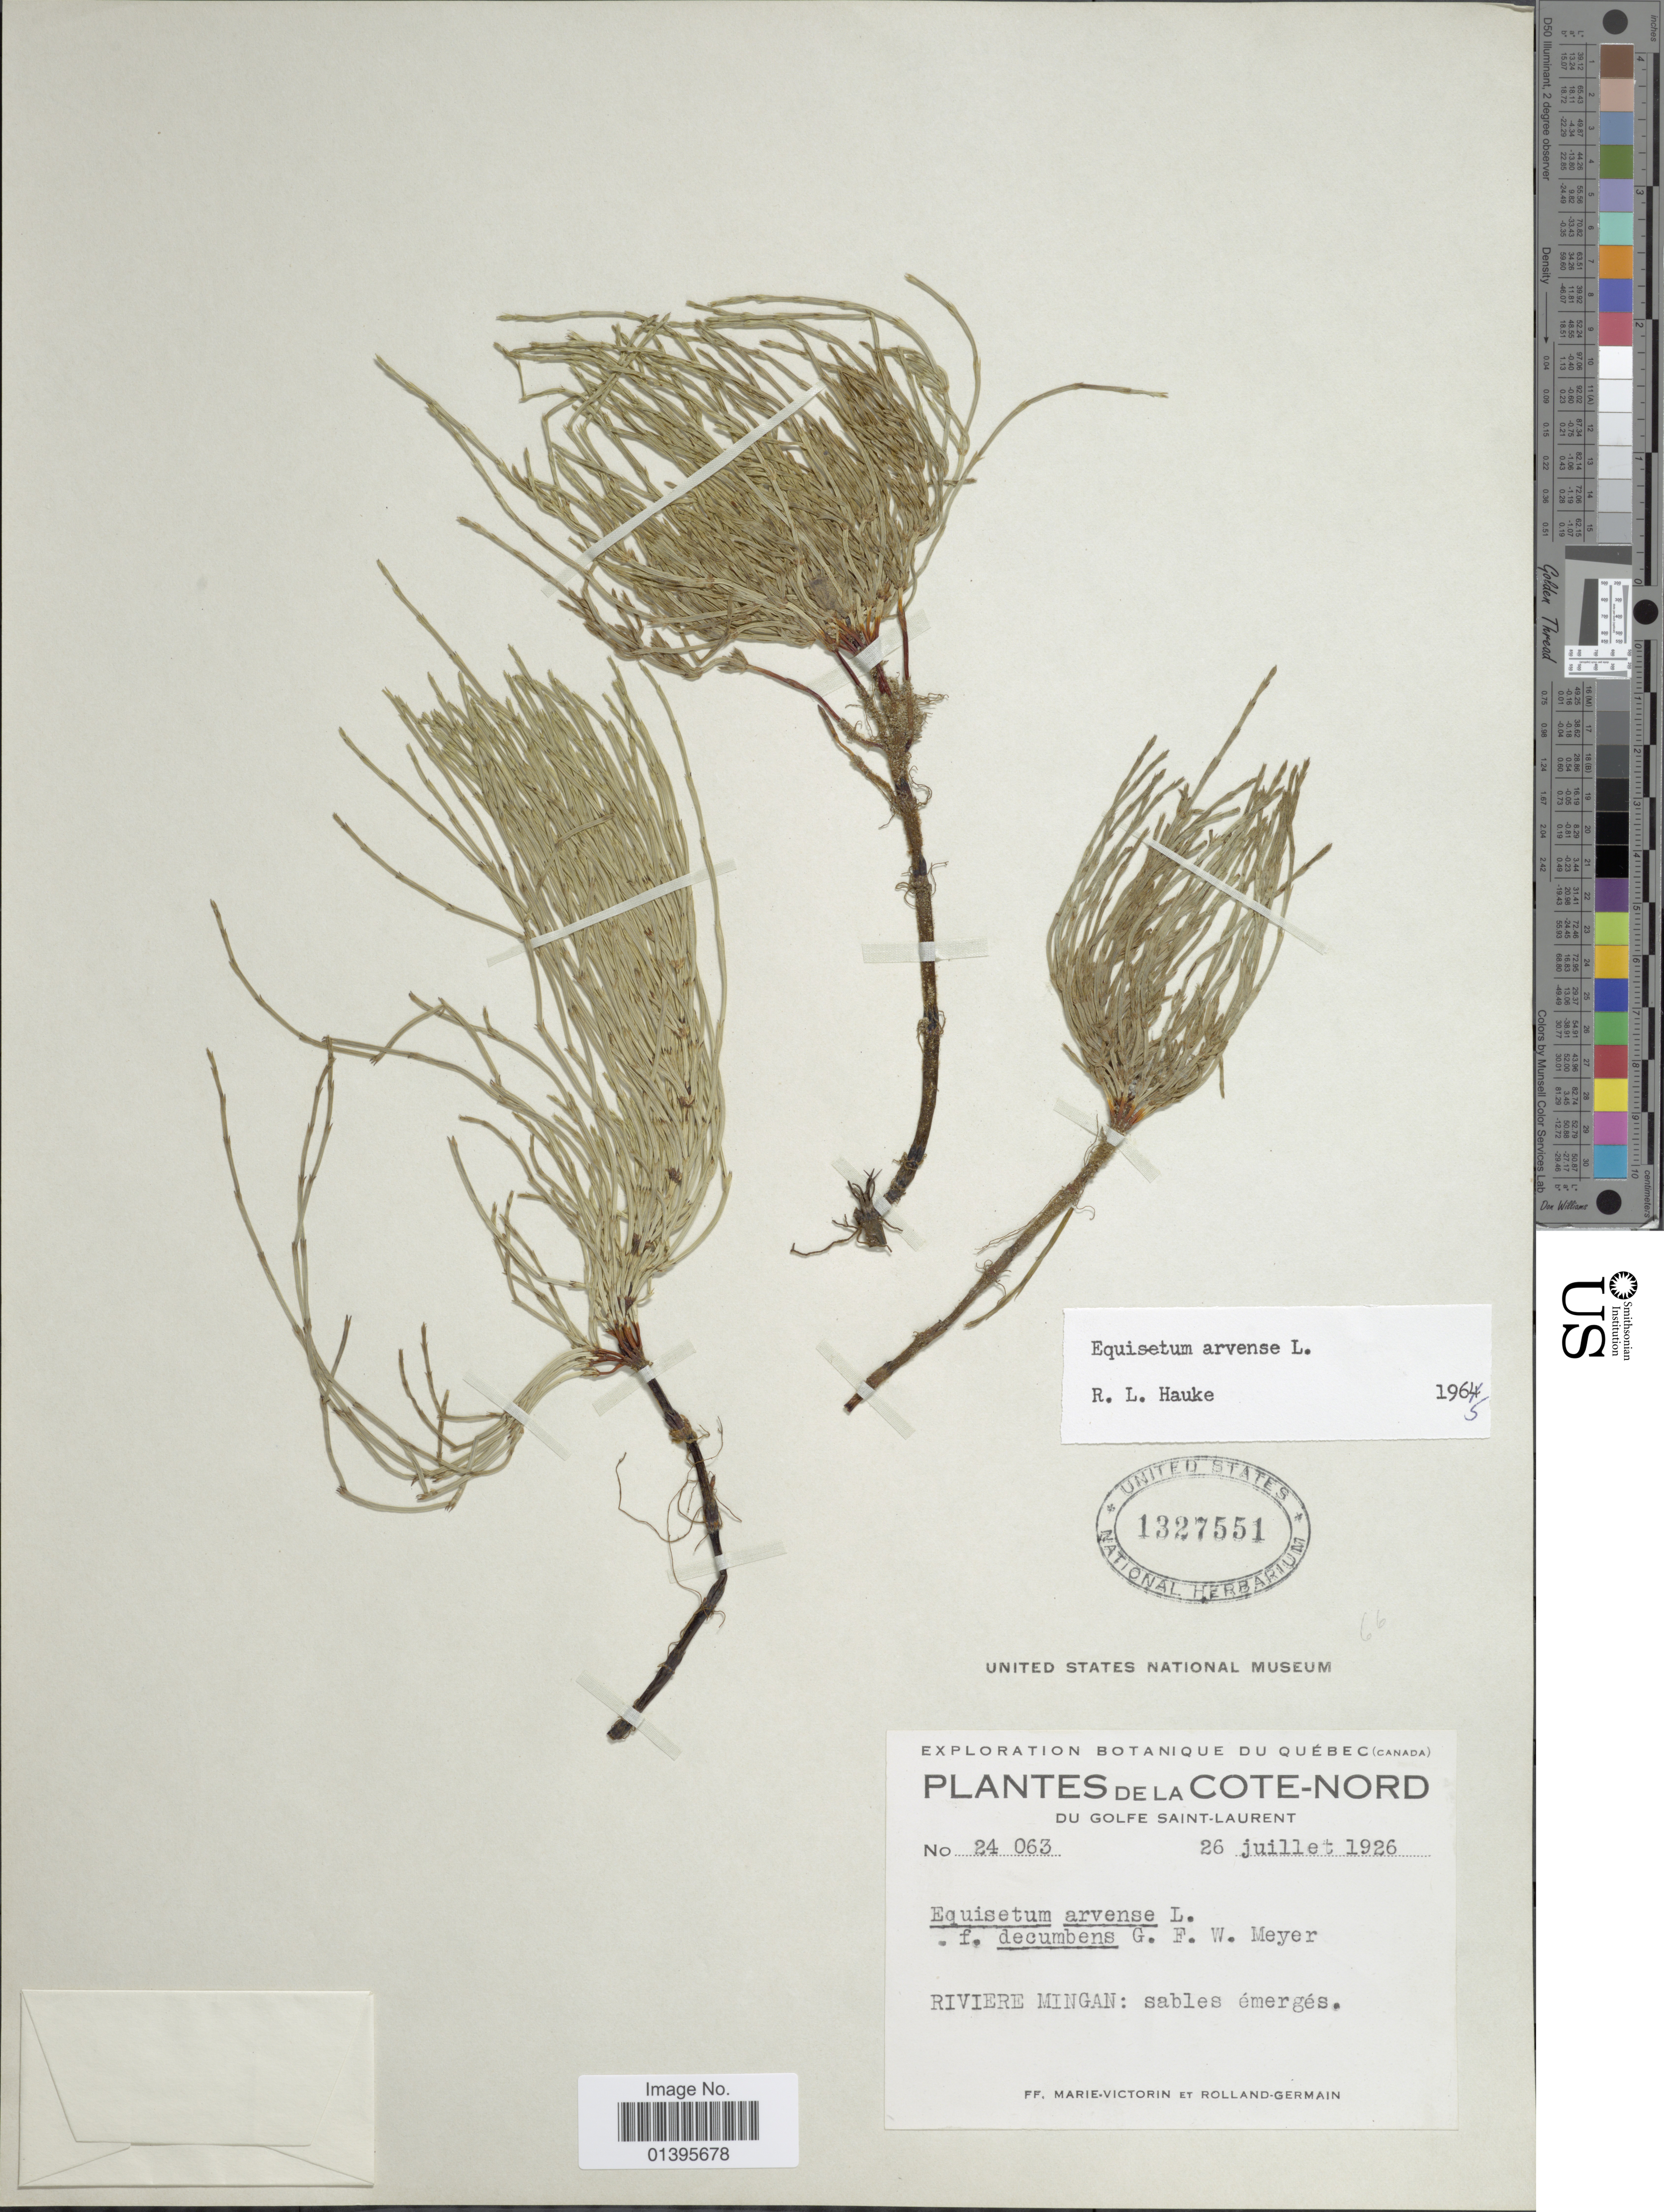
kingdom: Plantae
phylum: Tracheophyta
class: Polypodiopsida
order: Equisetales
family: Equisetaceae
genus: Equisetum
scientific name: Equisetum arvense var. decumbens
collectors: Fr. Marie-Victorin & Rolland-Germain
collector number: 24063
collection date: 1926-07-26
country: Canada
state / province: Quebec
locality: Plantes de la Cote-Nord. Du Golfe Saint-Laurent. Riviere Mingan: sables émergés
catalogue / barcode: US 1327551